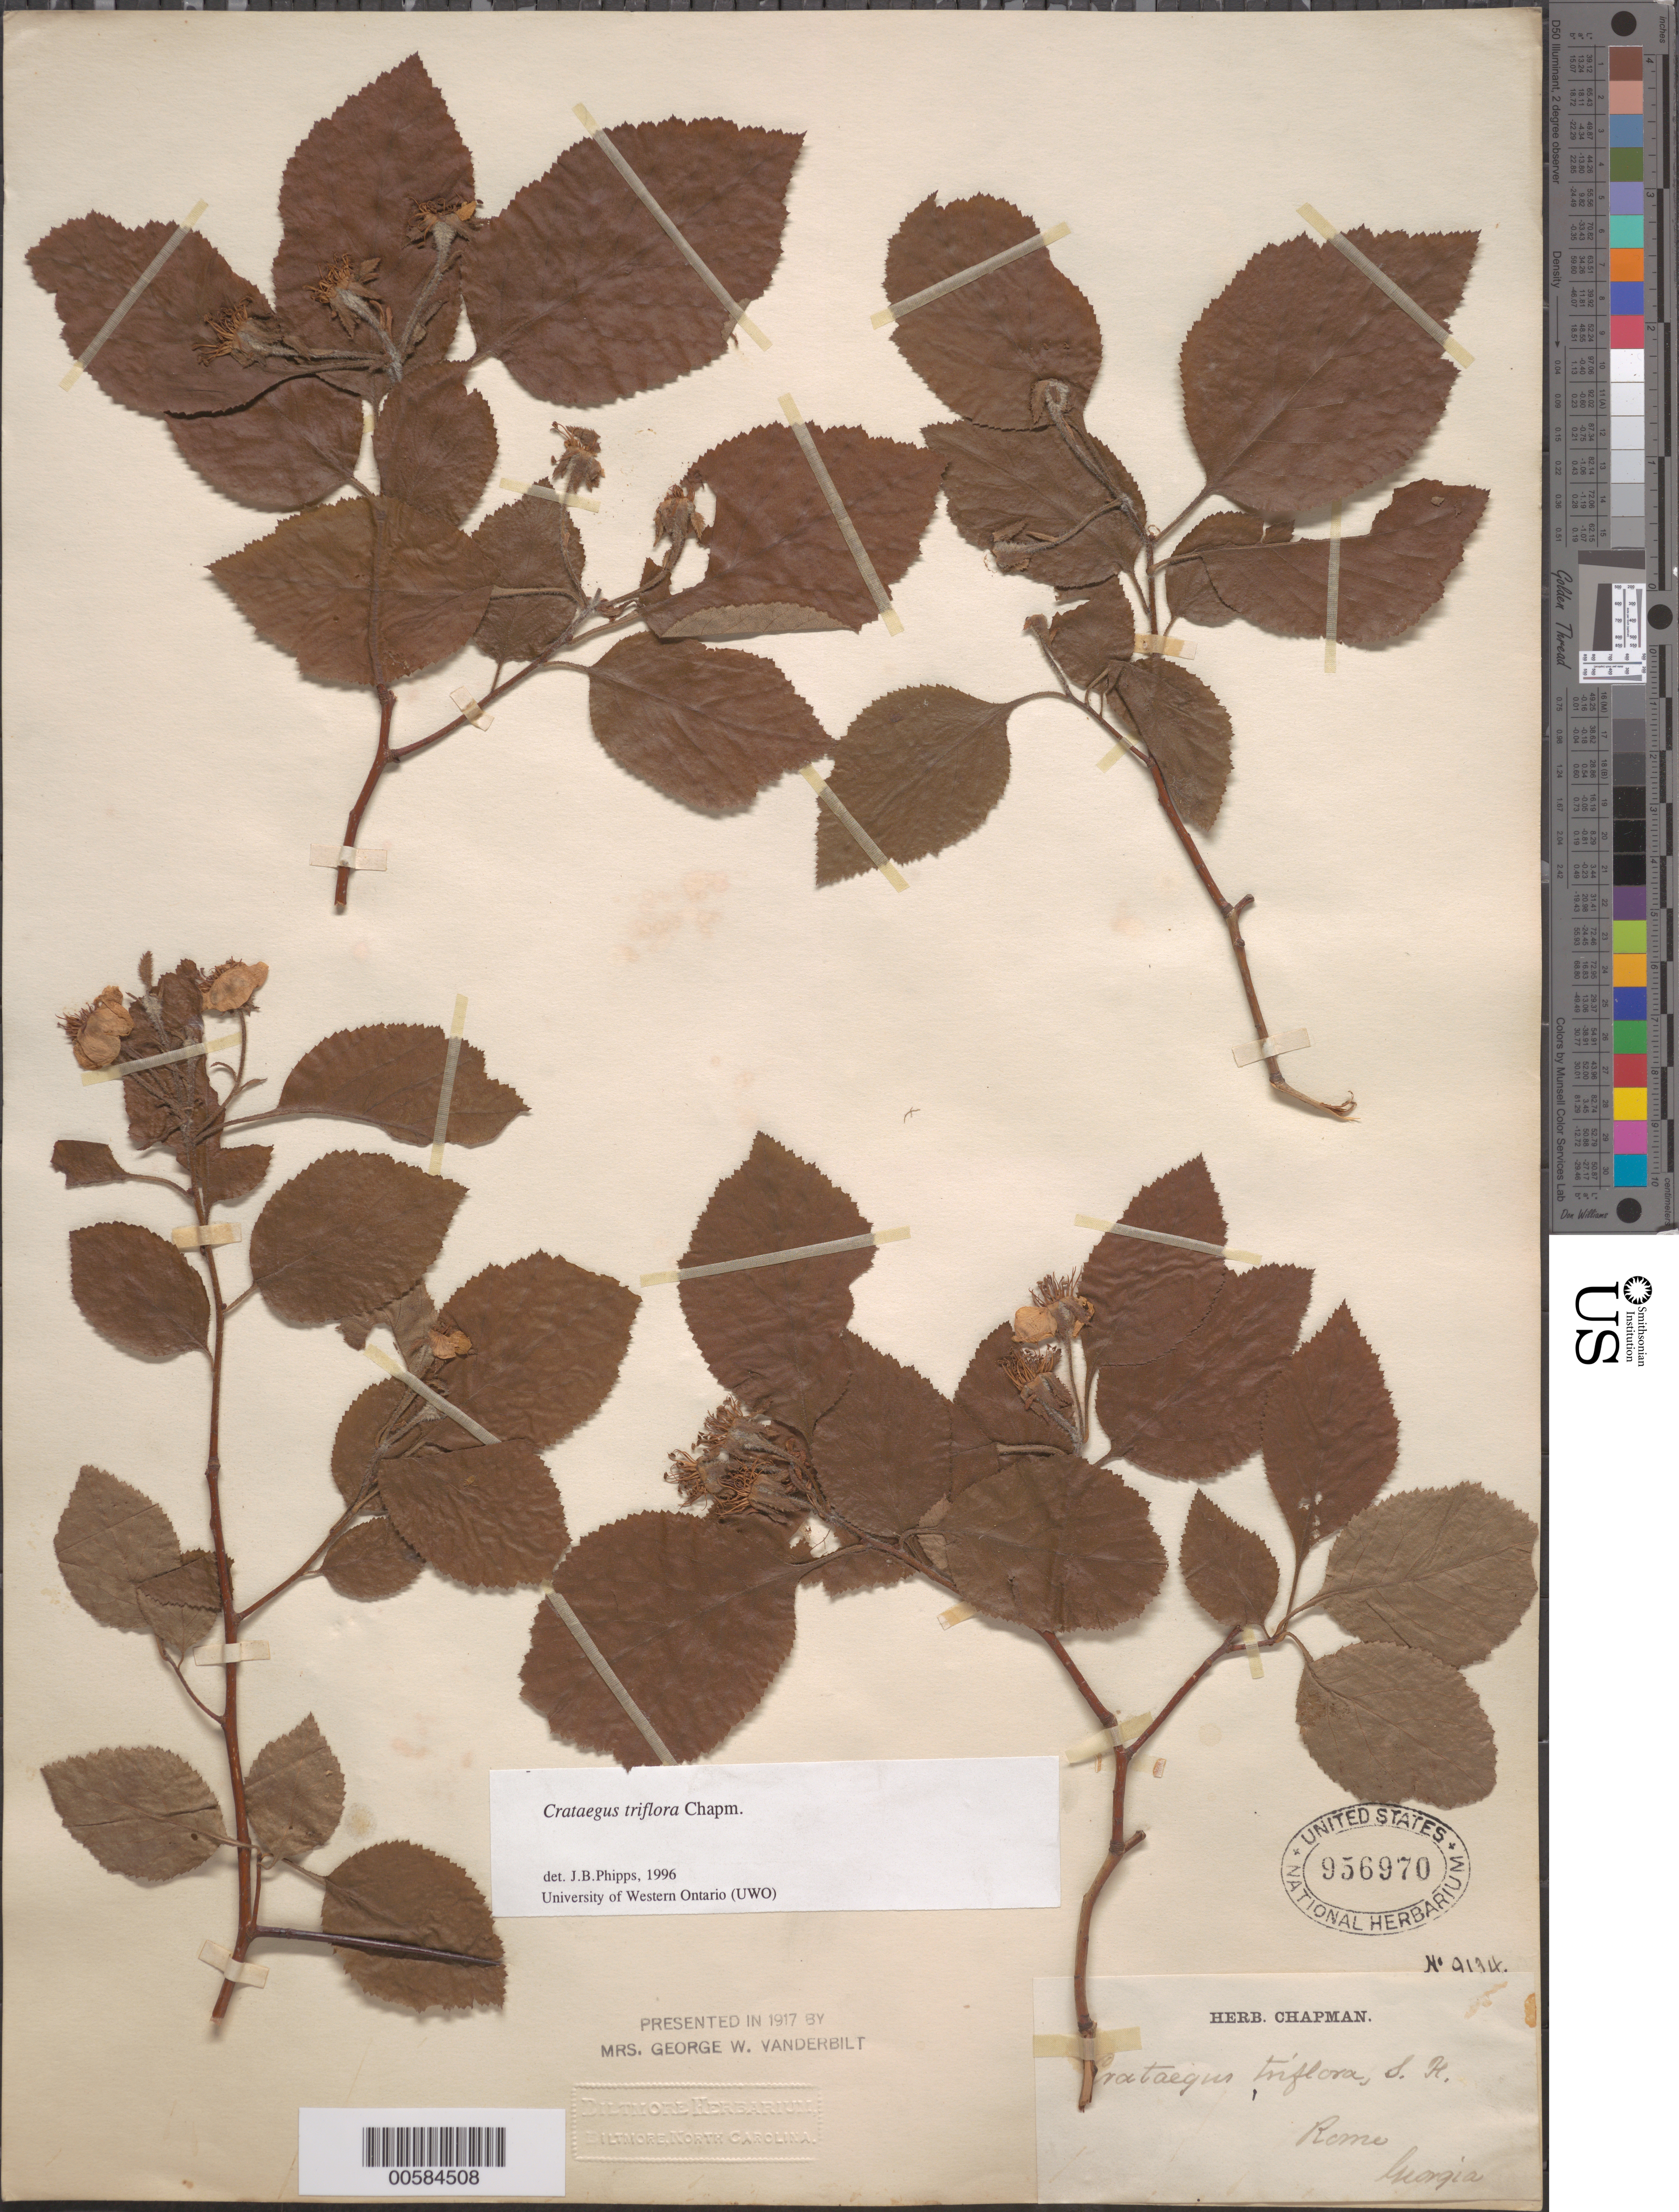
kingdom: Plantae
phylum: Tracheophyta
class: Magnoliopsida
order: Rosales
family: Rosaceae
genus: Crataegus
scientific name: Crataegus triflora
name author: Chapm.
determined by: Phipps, James B., (UWO), University of Western Ontario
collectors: ex herb. Chapman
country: United States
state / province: Georgia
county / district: Floyd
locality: Rome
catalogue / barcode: US 956970